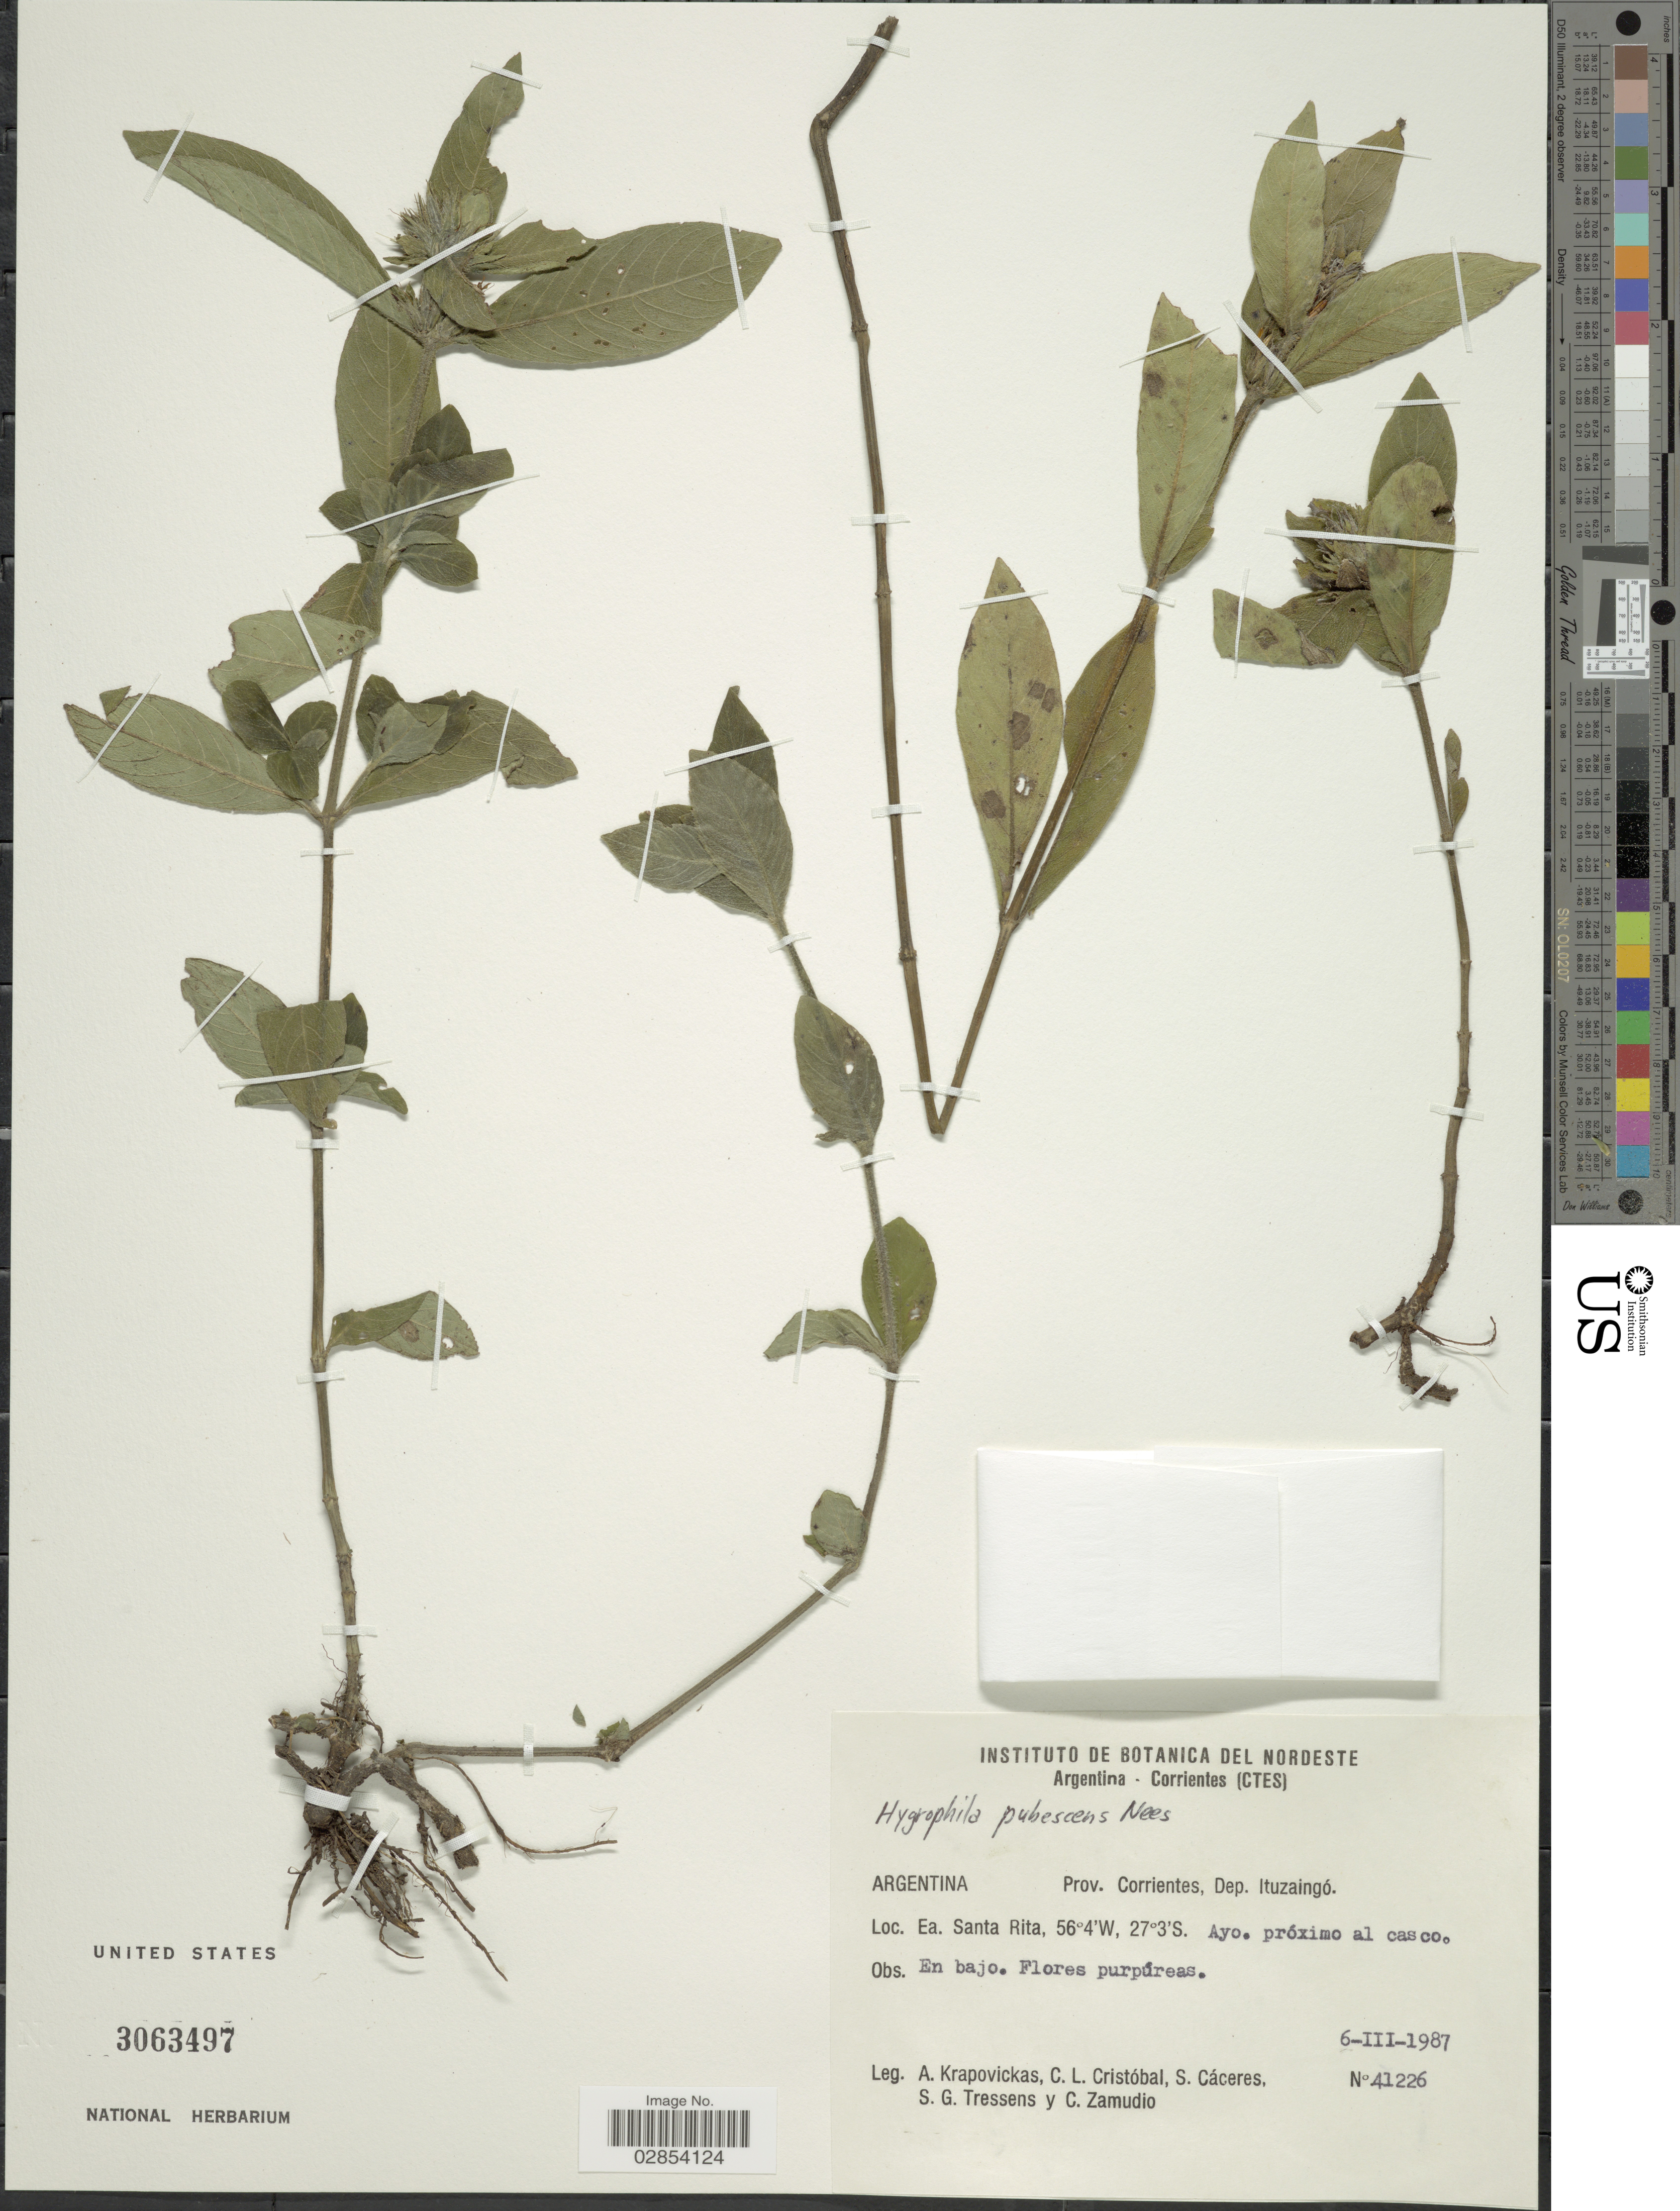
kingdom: Plantae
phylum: Tracheophyta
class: Magnoliopsida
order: Lamiales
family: Acanthaceae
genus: Hygrophila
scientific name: Hygrophila pubescens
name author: Nees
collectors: A. Krapovickas, C. L. Cristóbal, S. Cáceres, S. Tressens & C. Zamudio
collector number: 41226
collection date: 1987-03-06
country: Argentina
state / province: Corrientes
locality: Dep. Ituzaingó, Ea. Santa Rita.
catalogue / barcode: US 3063497